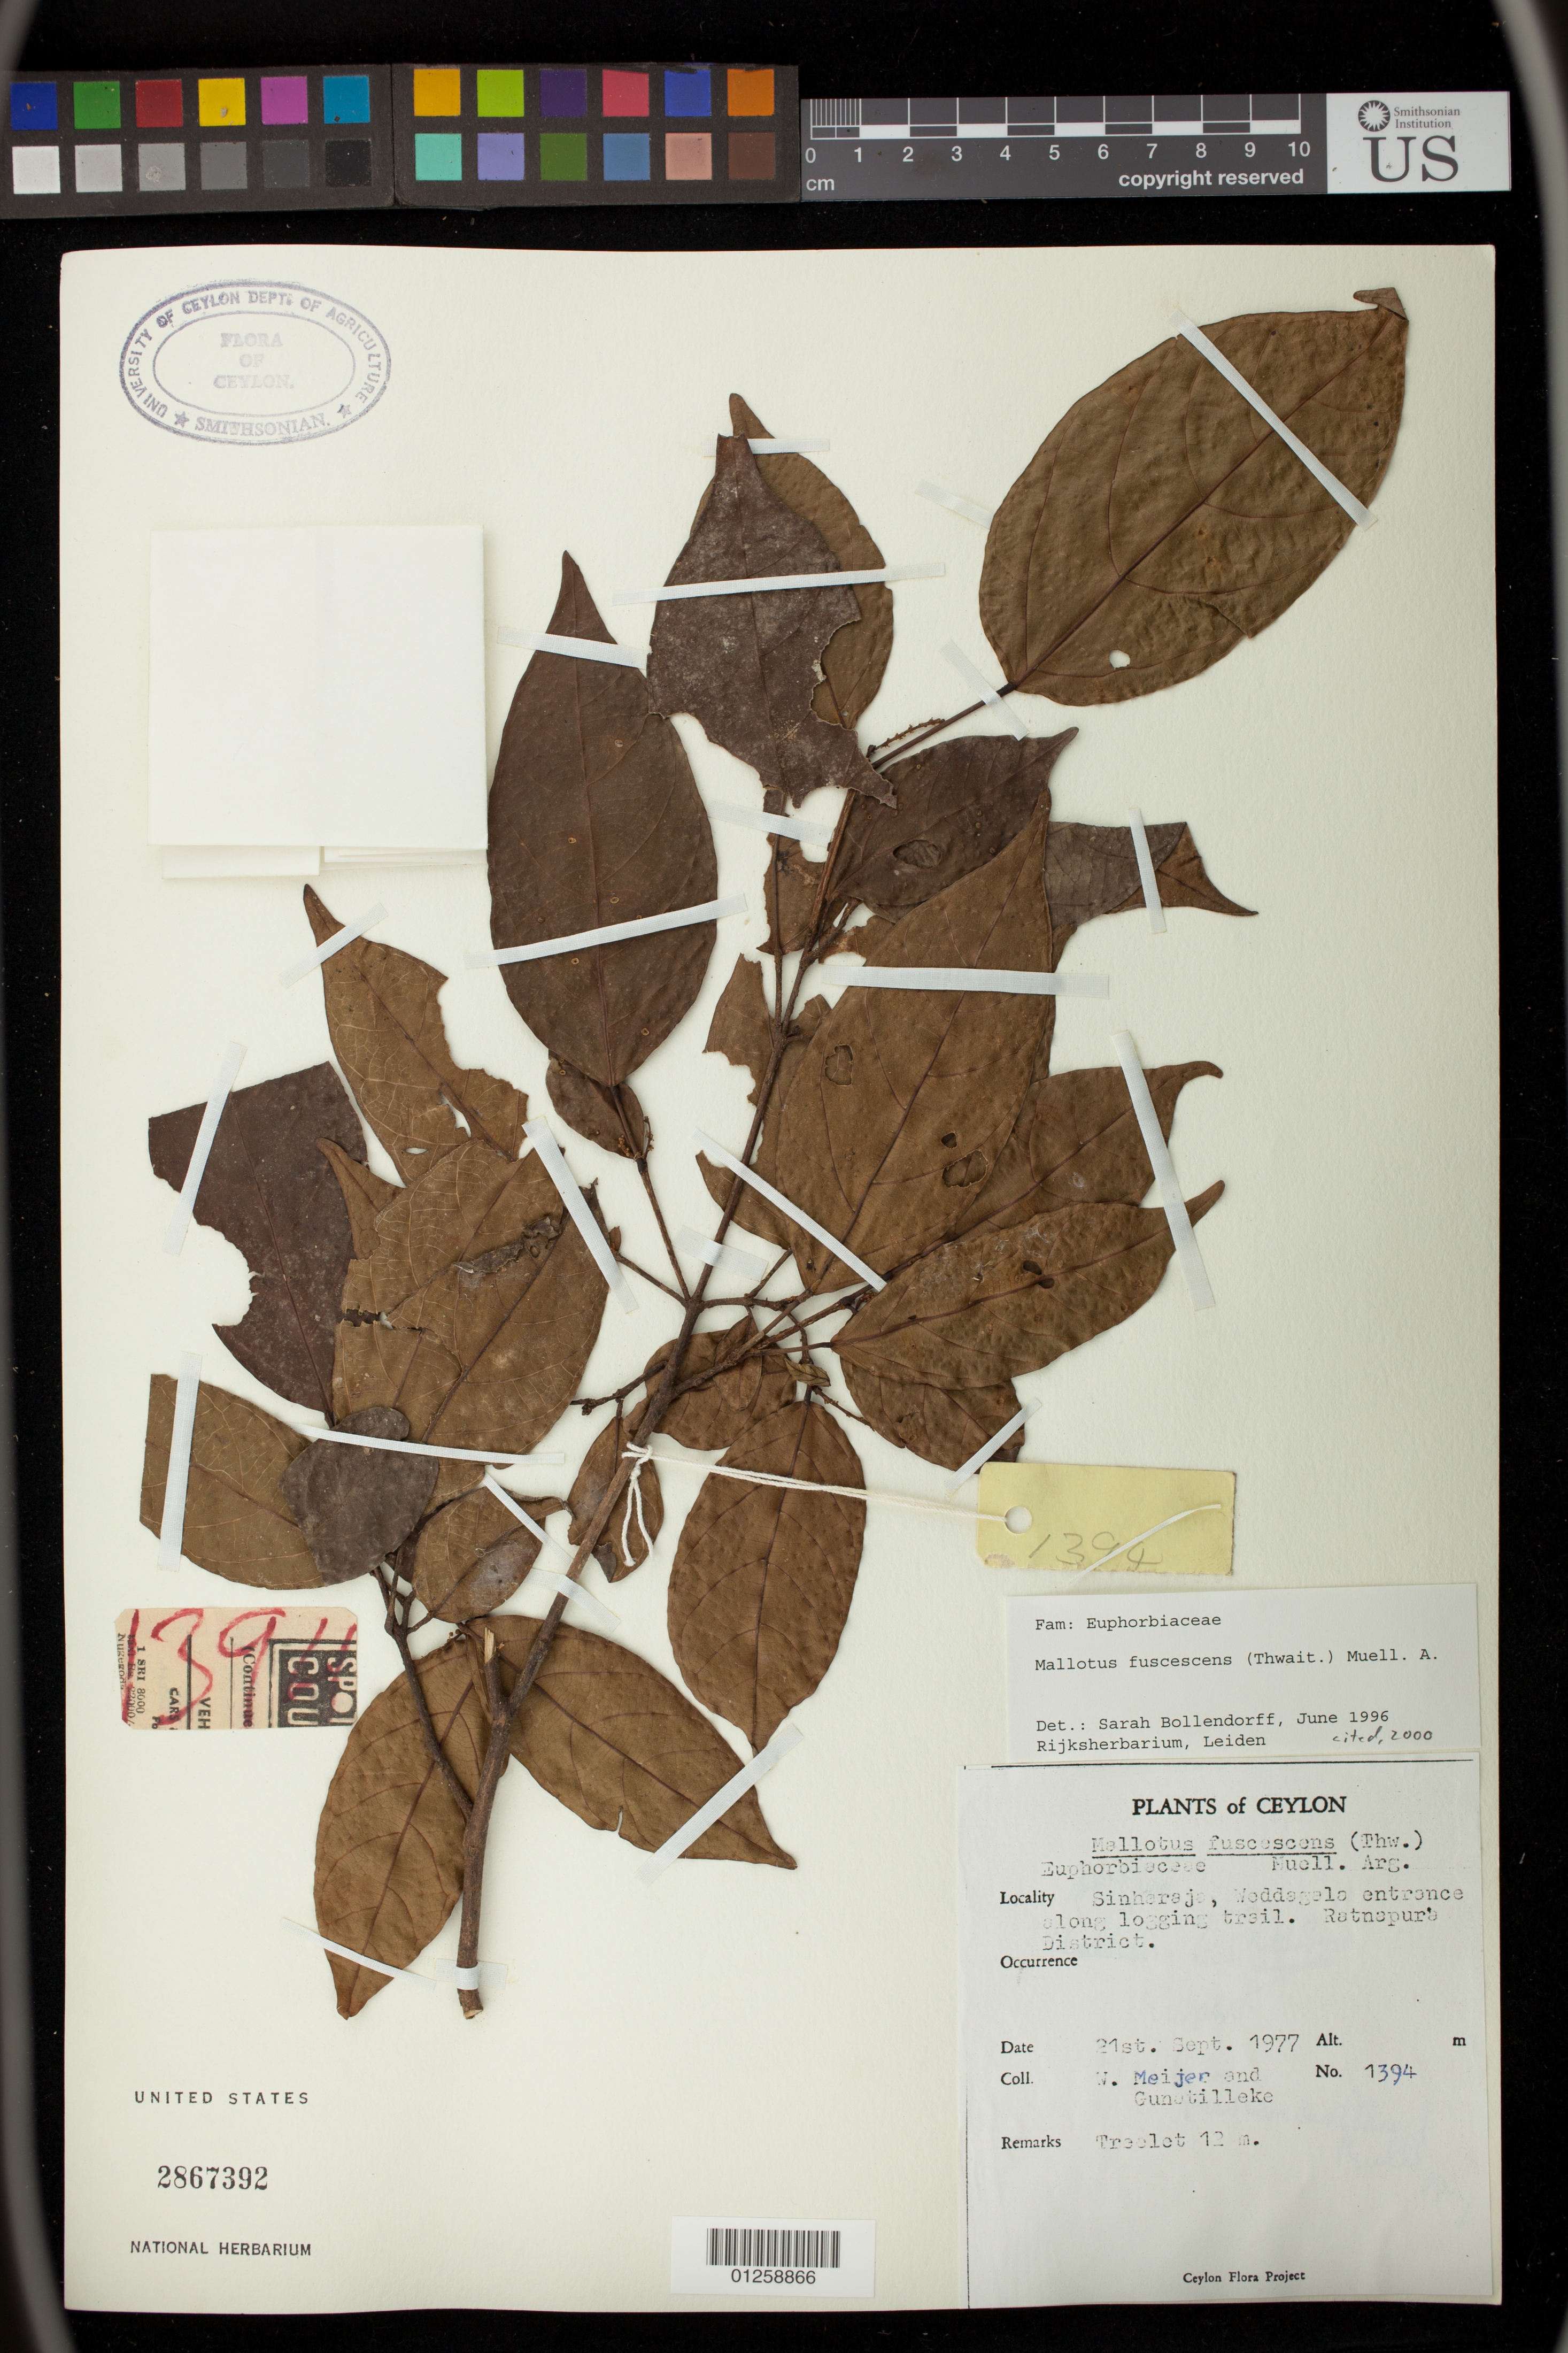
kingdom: Plantae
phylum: Tracheophyta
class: Magnoliopsida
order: Malpighiales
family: Euphorbiaceae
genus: Mallotus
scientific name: Mallotus fuscescens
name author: (Thwaites) Müll. Arg.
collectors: W. Meijer & -- Gunatilleke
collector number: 1394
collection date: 1977-09-21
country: Sri Lanka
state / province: Sabaragamuwa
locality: Sinharaja, Weddagala entrance along logging trail. Ratnapura District.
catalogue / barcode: US 2867392